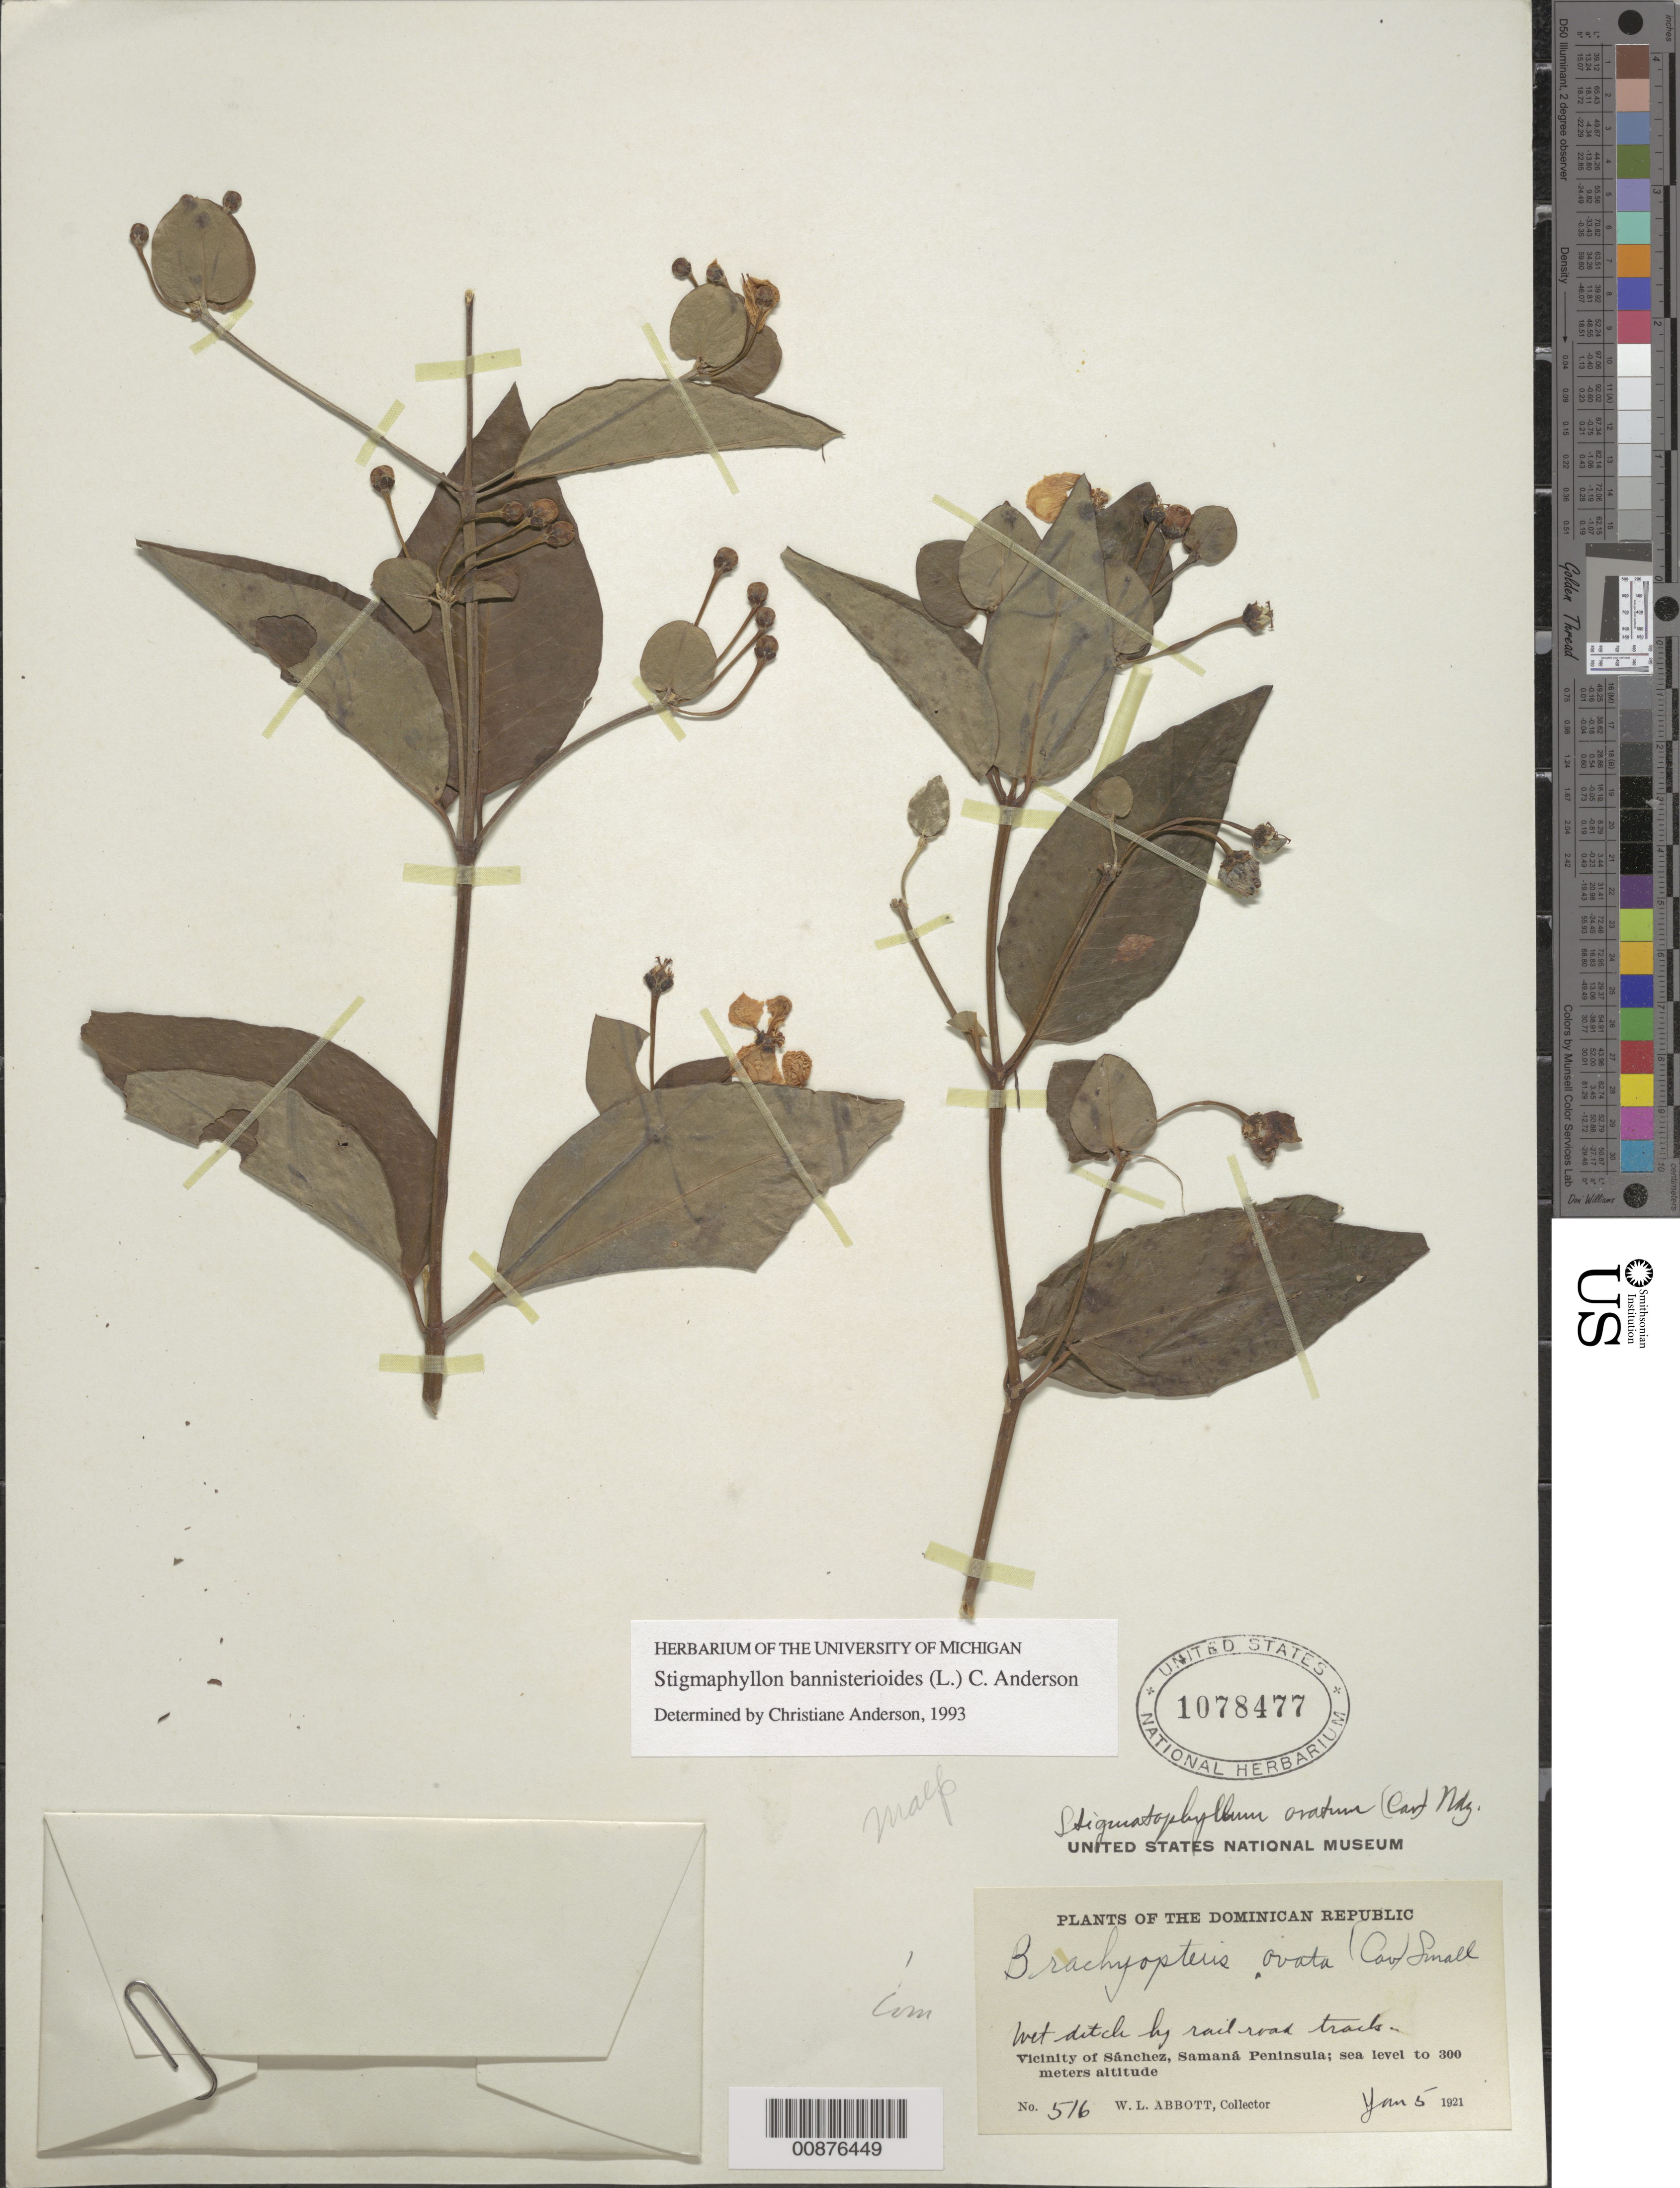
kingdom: Plantae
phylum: Tracheophyta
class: Magnoliopsida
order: Malpighiales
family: Malpighiaceae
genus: Stigmaphyllon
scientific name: Stigmaphyllon bannisterioides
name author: (L.) C.E. Anderson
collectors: W. L. Abbott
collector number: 516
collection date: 1921-01-05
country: Dominican Republic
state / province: Samaná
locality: Vicinity of Sánchez, Samaná Peninsula.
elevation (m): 0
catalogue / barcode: US 1078477